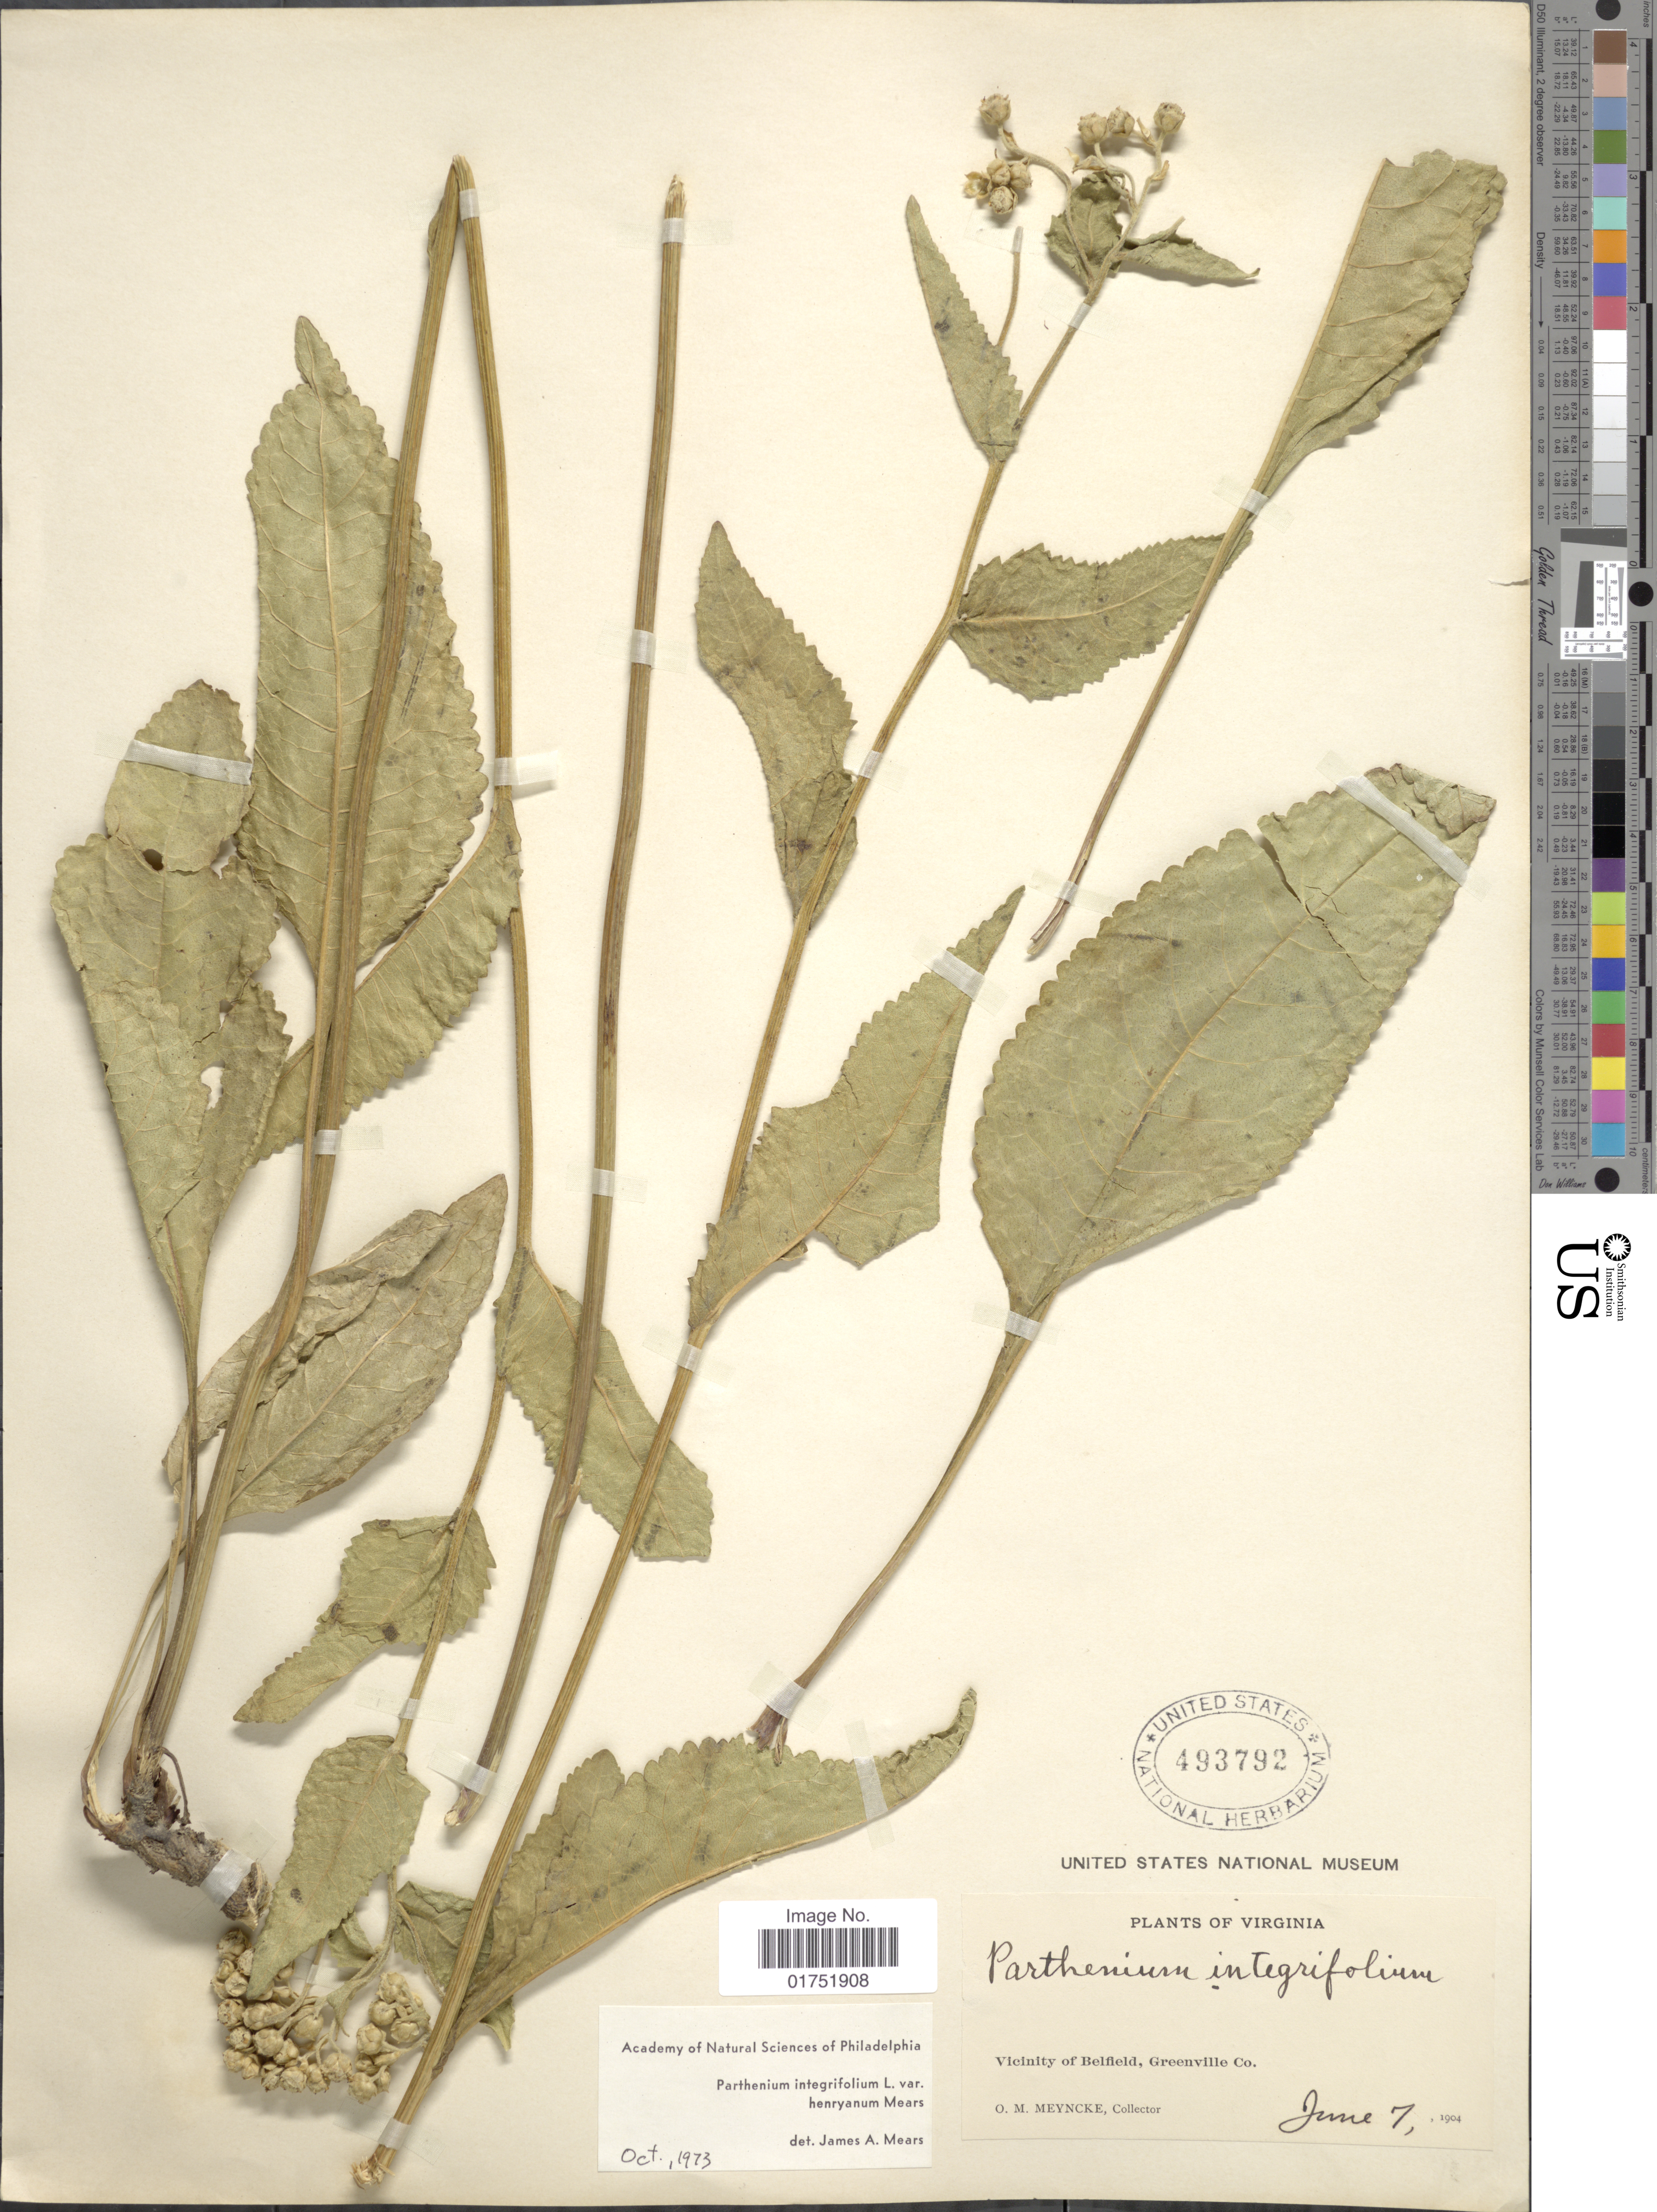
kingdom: Plantae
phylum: Tracheophyta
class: Magnoliopsida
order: Asterales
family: Asteraceae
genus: Parthenium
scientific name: Parthenium integrifolium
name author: L.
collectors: O. Meyncke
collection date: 1904-06-07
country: United States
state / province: Virginia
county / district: Greensville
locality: Vicinity of Belfield, Greenville Co.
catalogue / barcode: US 493792